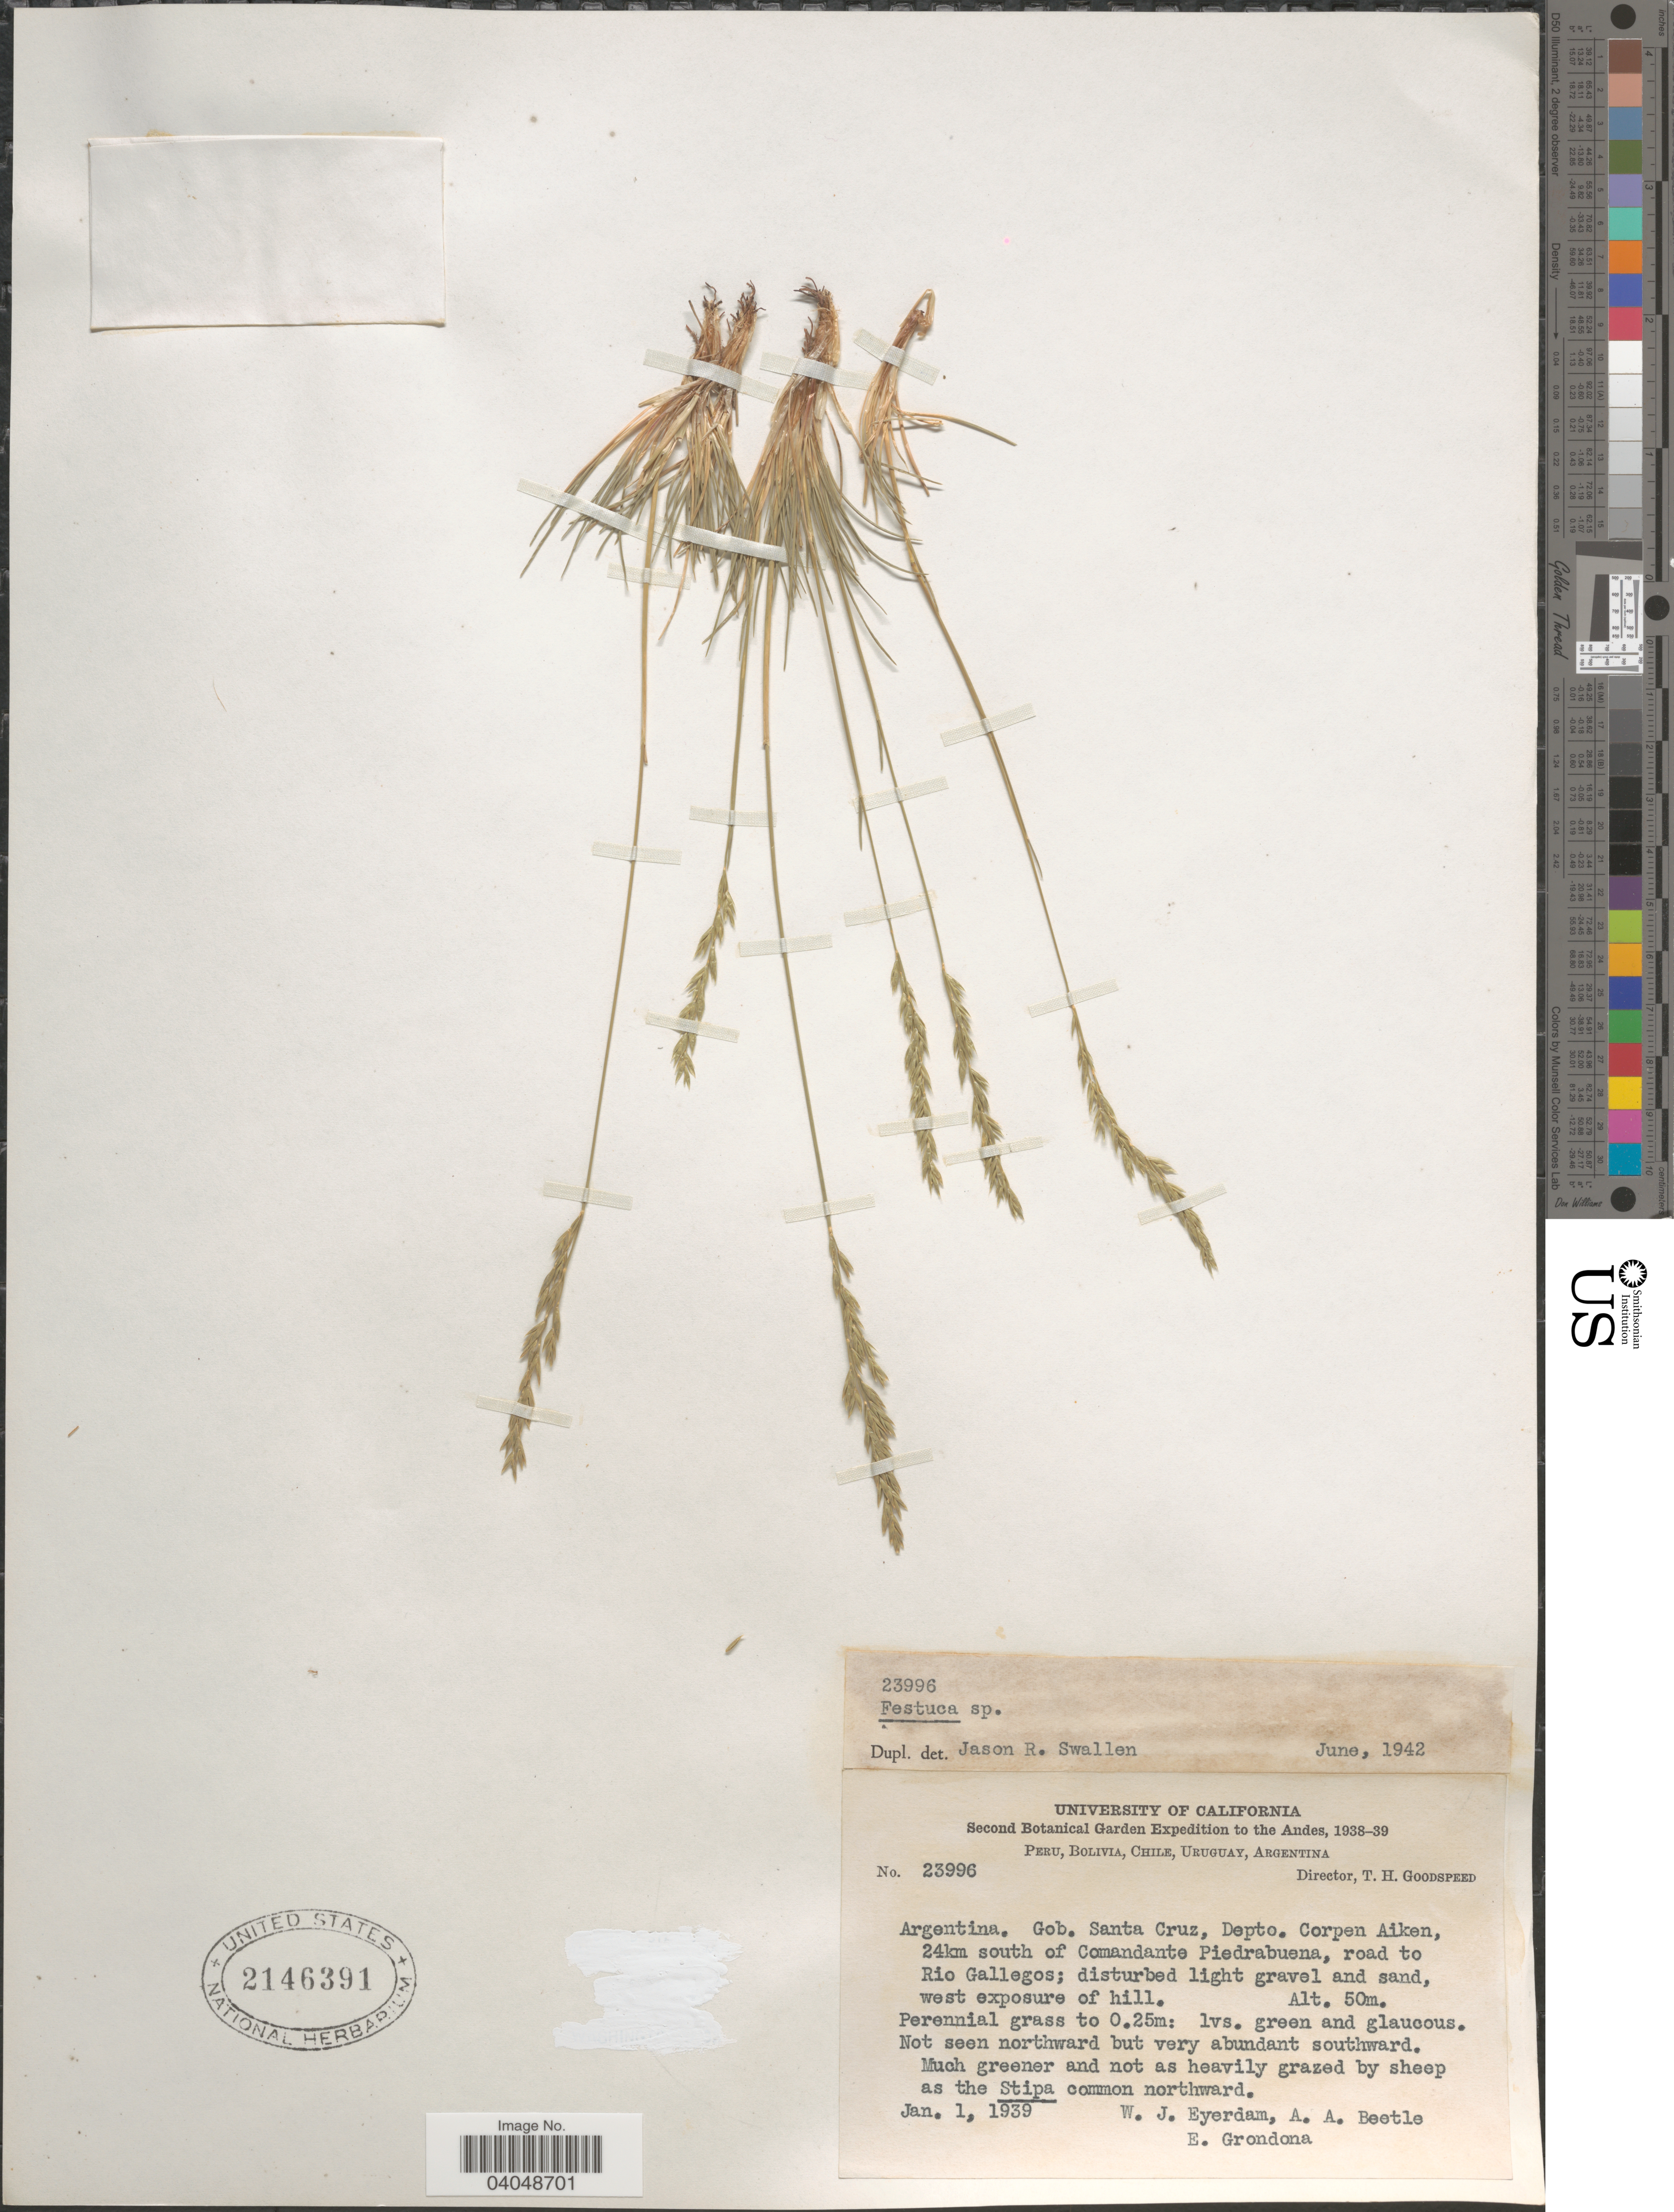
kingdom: Plantae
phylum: Tracheophyta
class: Liliopsida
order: Poales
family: Poaceae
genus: Festuca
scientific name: Festuca sp.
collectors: W. J. Eyerdam, A. A. Beetle & E. Grondona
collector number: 23996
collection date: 1939-01-01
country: Argentina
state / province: Santa Cruz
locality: The Andes. Gob. Santa Cruz, Depto. Corpen Aiken, 24km south of Comandante Piedrabuena, road to Rio Gallegos.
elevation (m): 50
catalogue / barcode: US 2146391